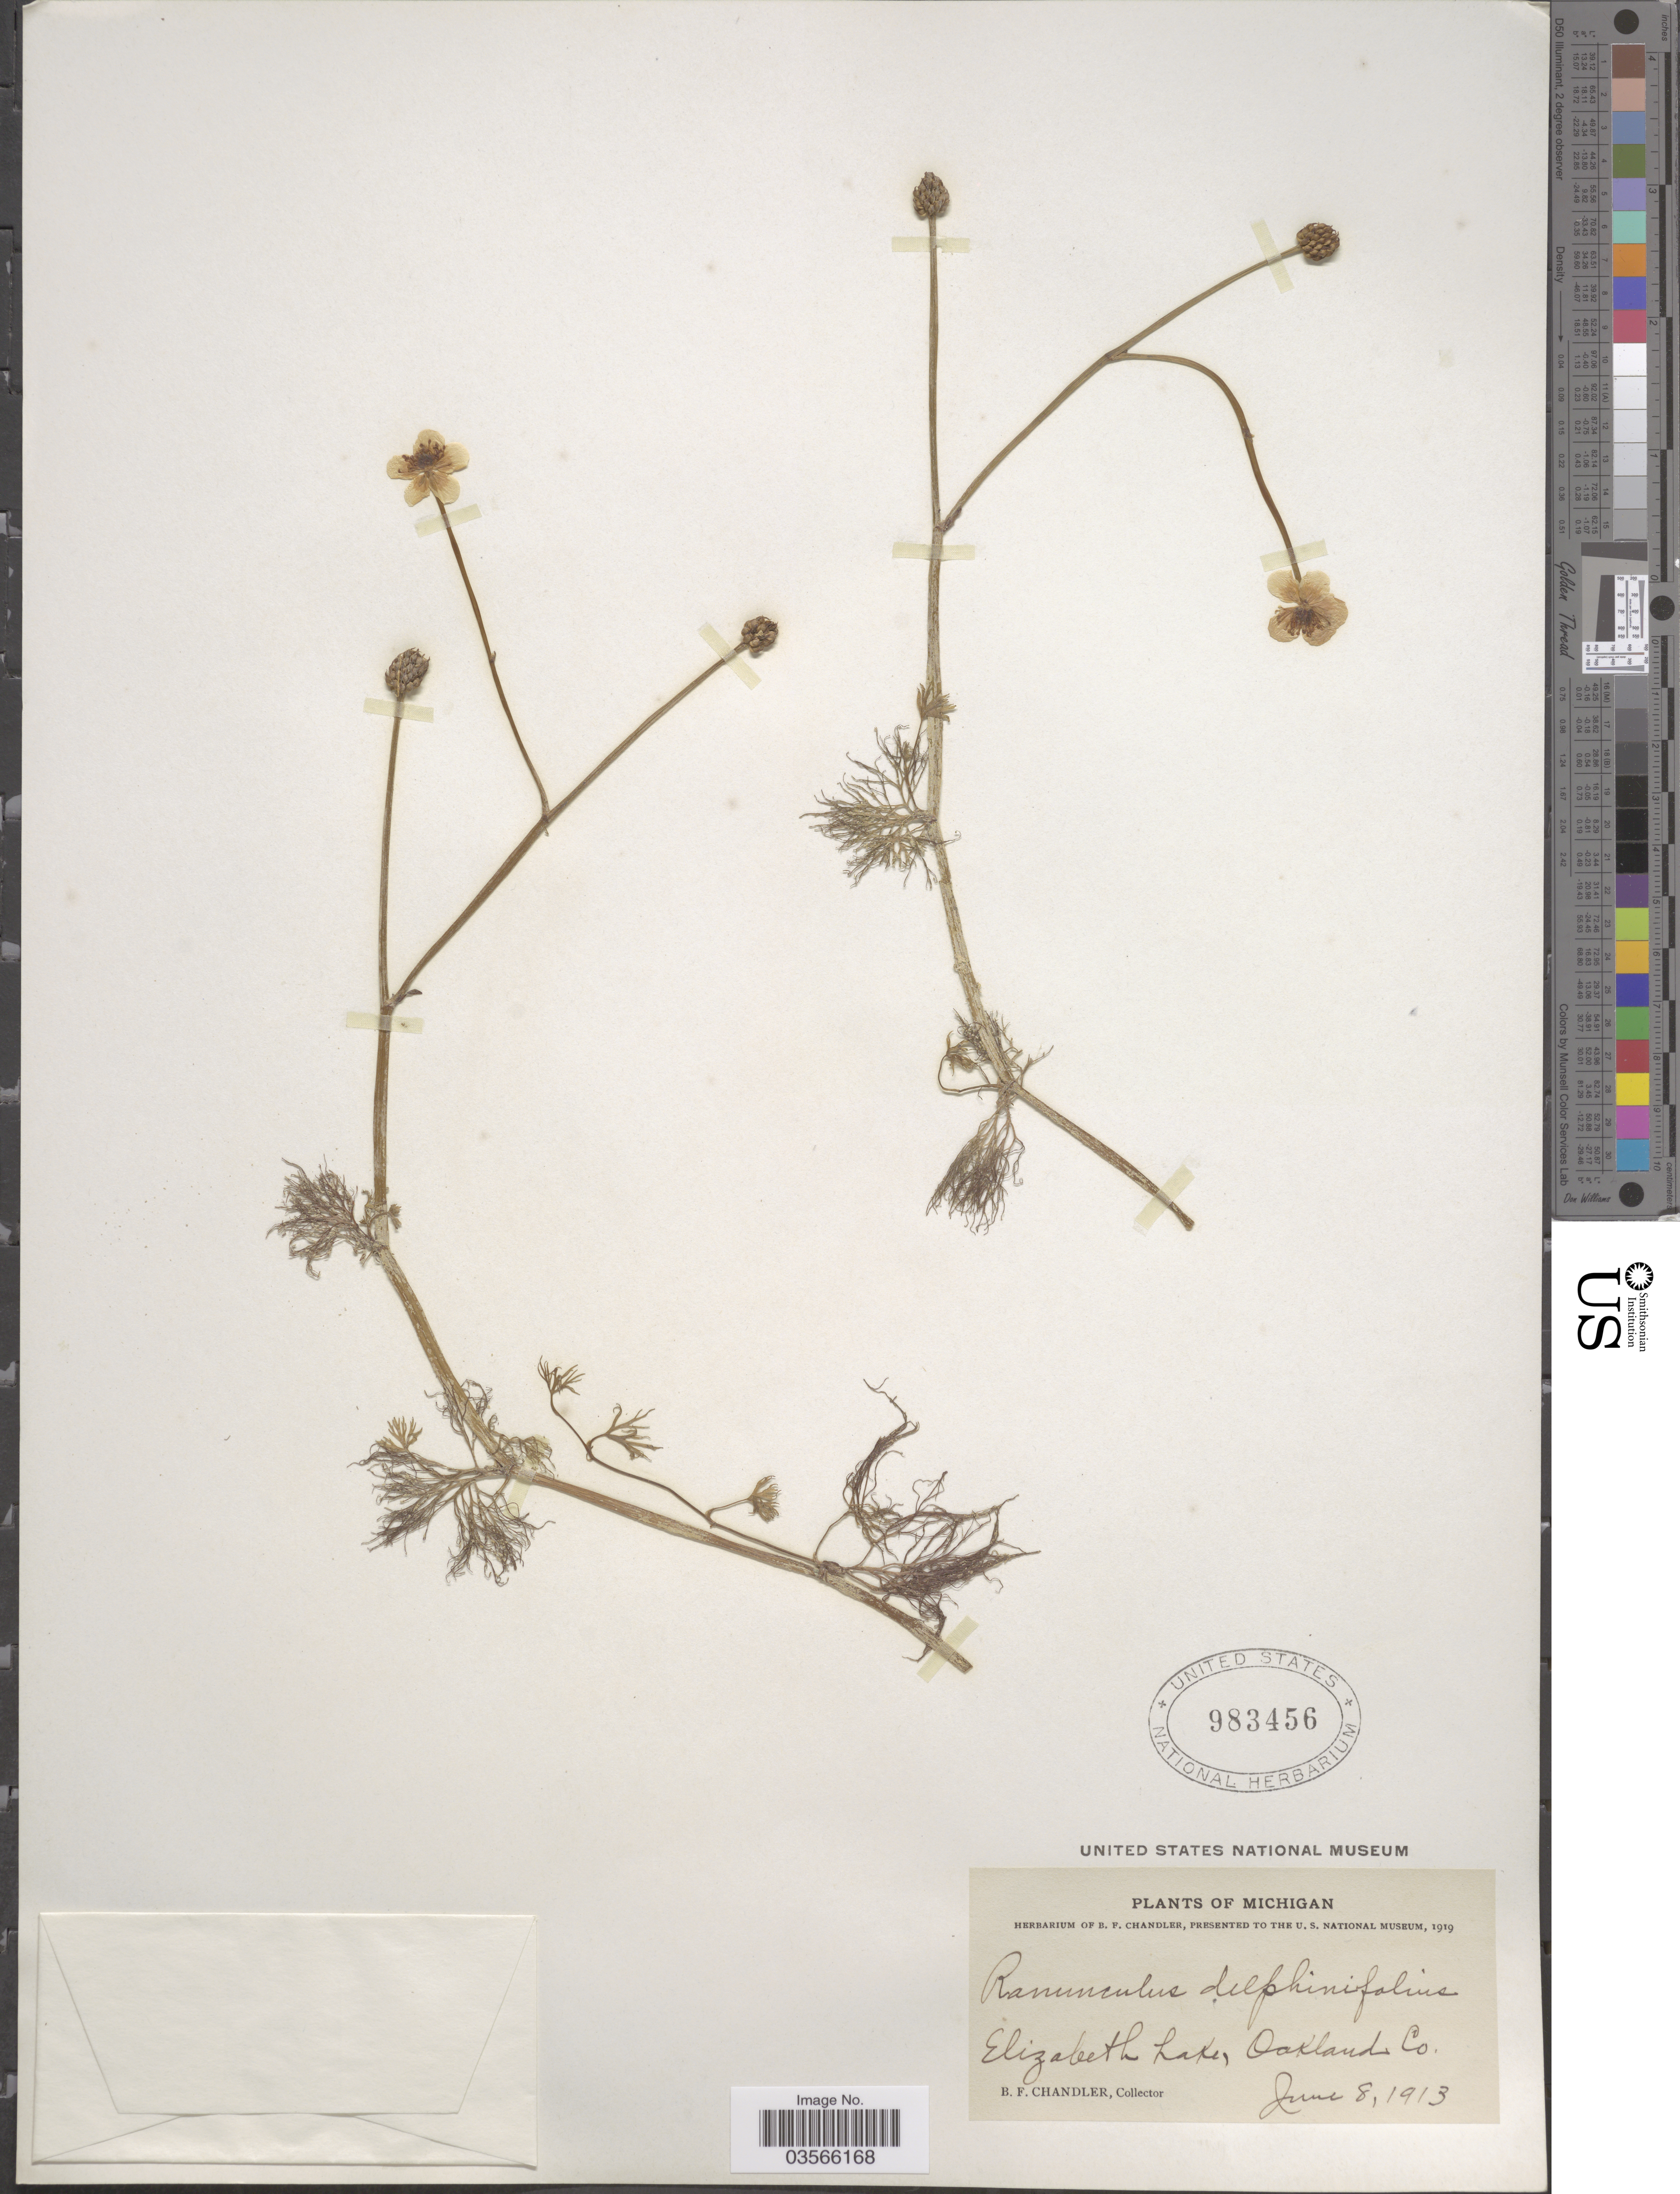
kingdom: Plantae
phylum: Tracheophyta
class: Magnoliopsida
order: Ranunculales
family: Ranunculaceae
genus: Ranunculus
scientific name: Ranunculus flabellaris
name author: Raf.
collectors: B. F. Chandler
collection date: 1913-06-08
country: United States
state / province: Michigan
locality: Elizabeth Lake, Oakland Co.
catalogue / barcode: US 983456